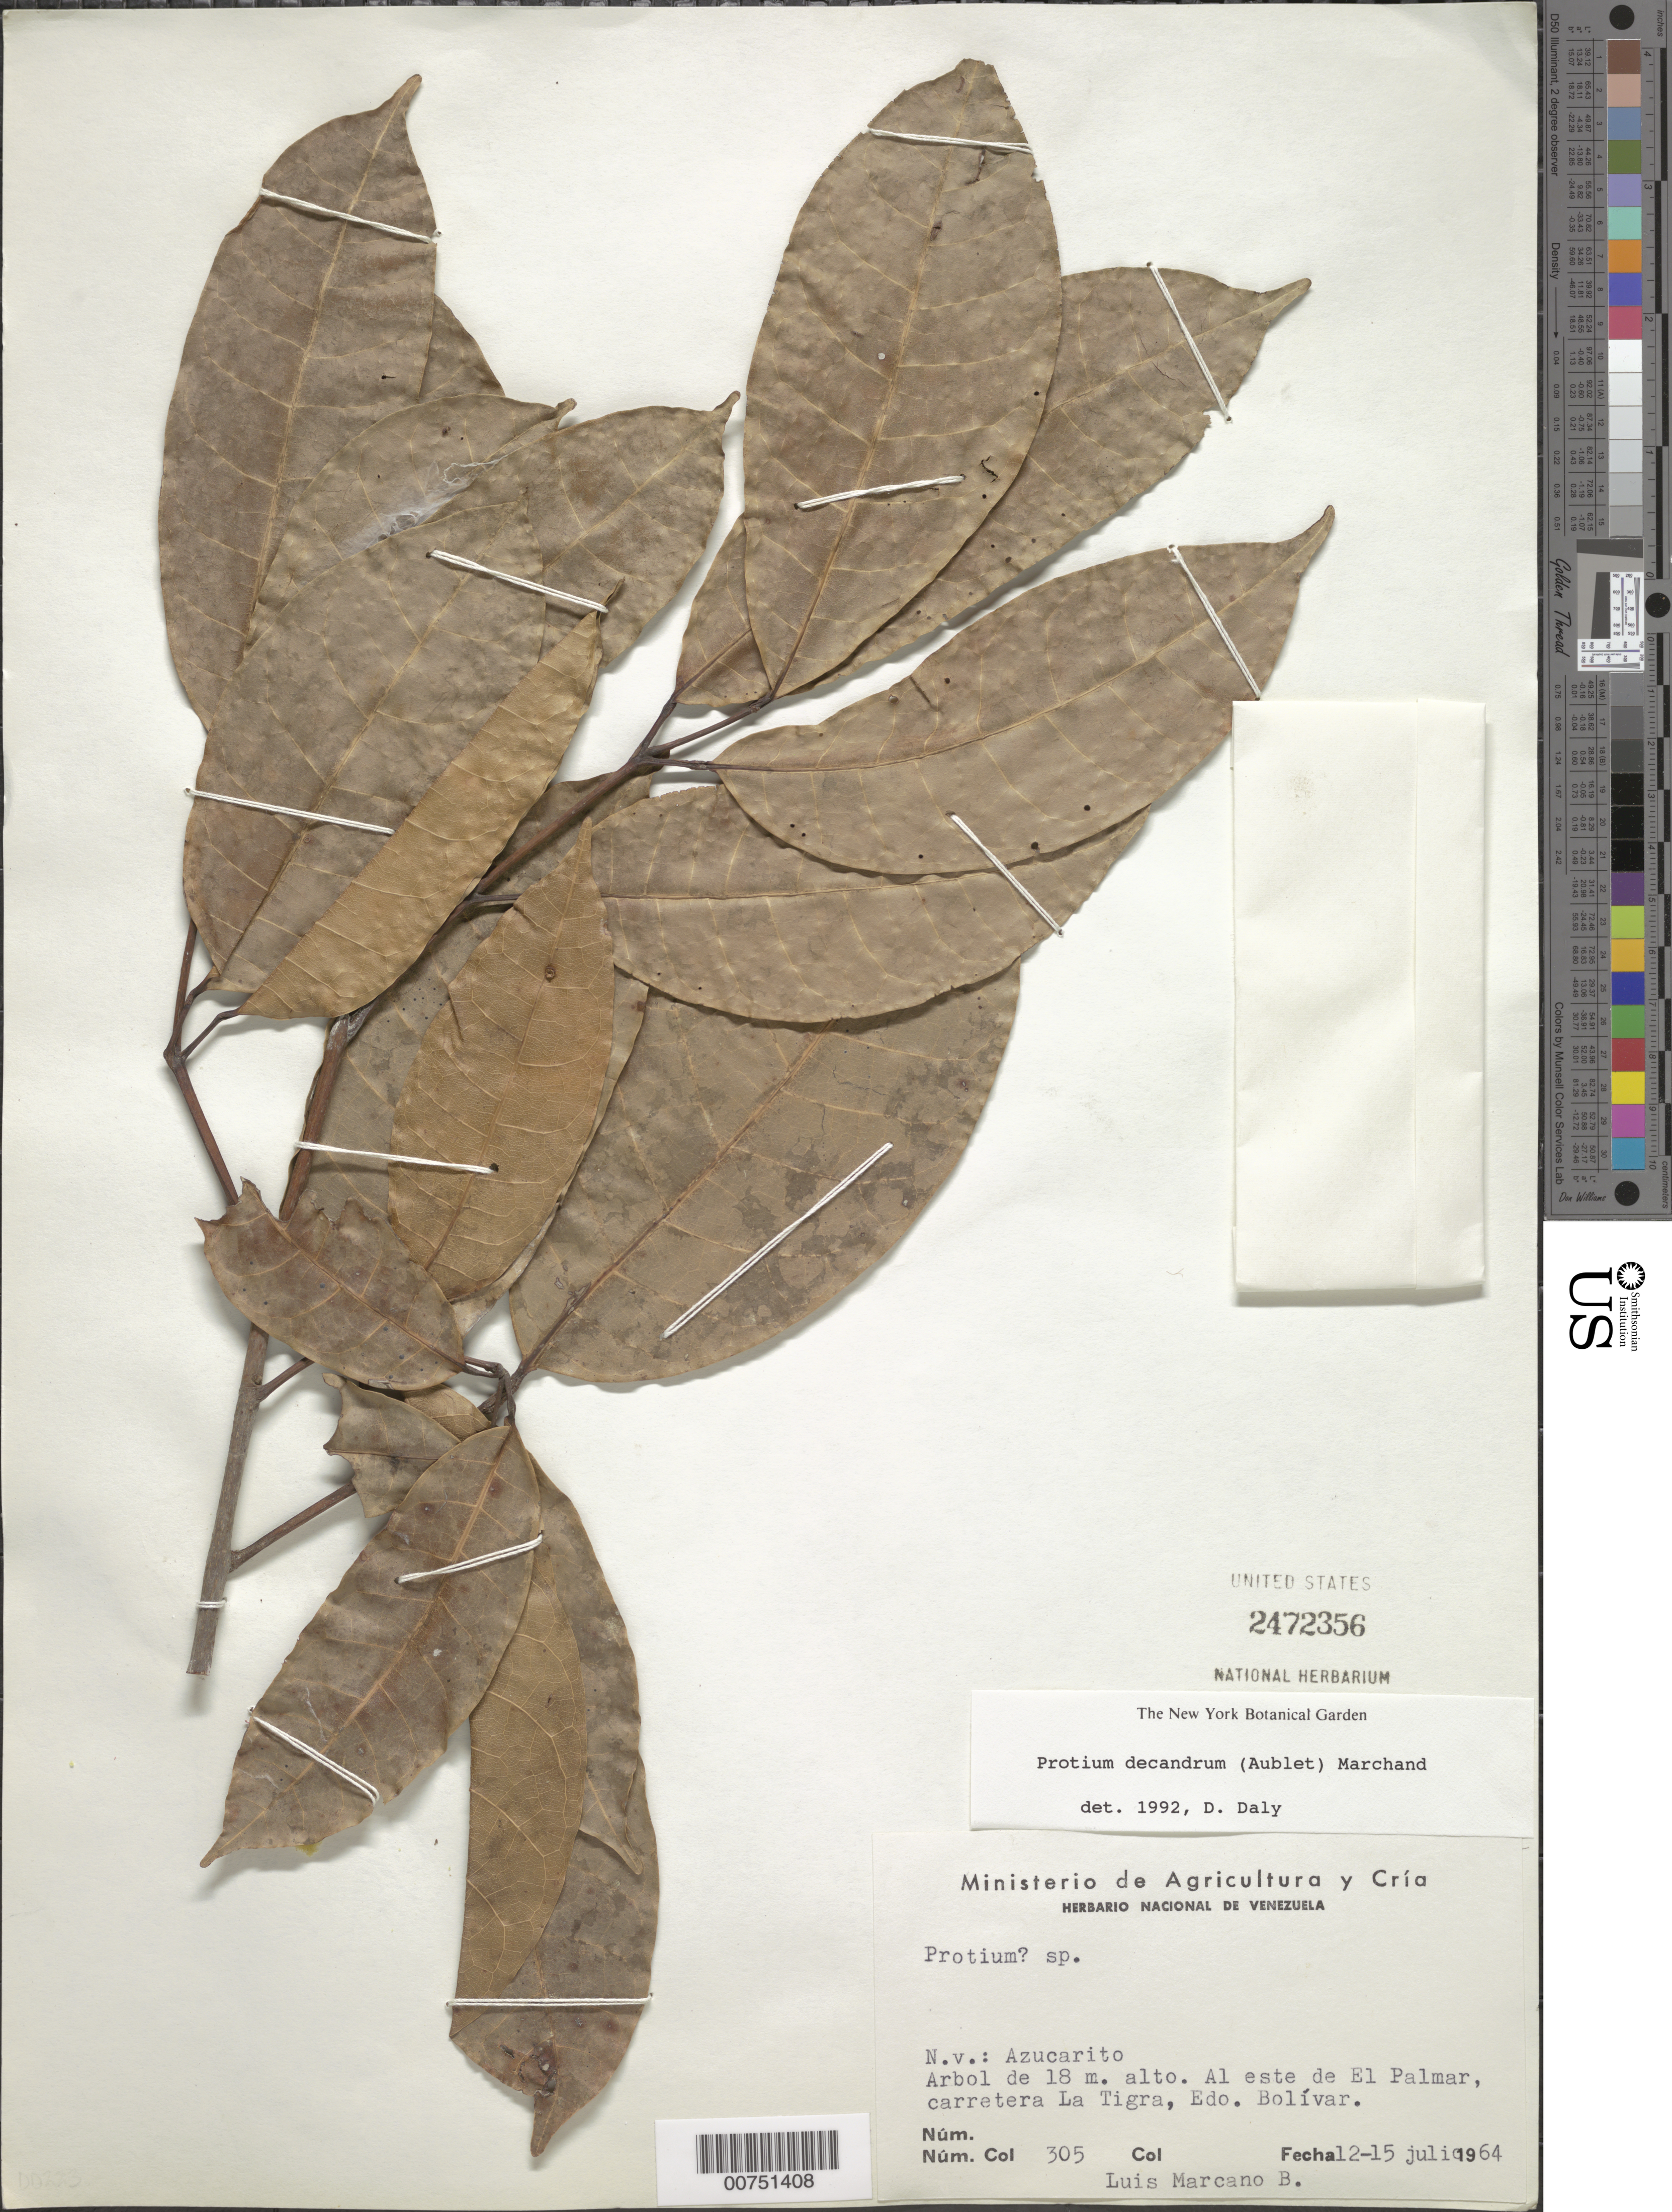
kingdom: Plantae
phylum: Tracheophyta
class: Magnoliopsida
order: Sapindales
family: Burseraceae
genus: Protium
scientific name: Protium decandrum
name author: (Aubl.) Marchand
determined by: Daly, D. C.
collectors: L. Marcano-Berti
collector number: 305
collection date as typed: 12-Jul-64 to 15-Jul-64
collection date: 1964-07-12/1964-07-15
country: Venezuela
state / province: Bolívar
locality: El Palmar, este de; carretera La Tigra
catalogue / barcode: US 2472356